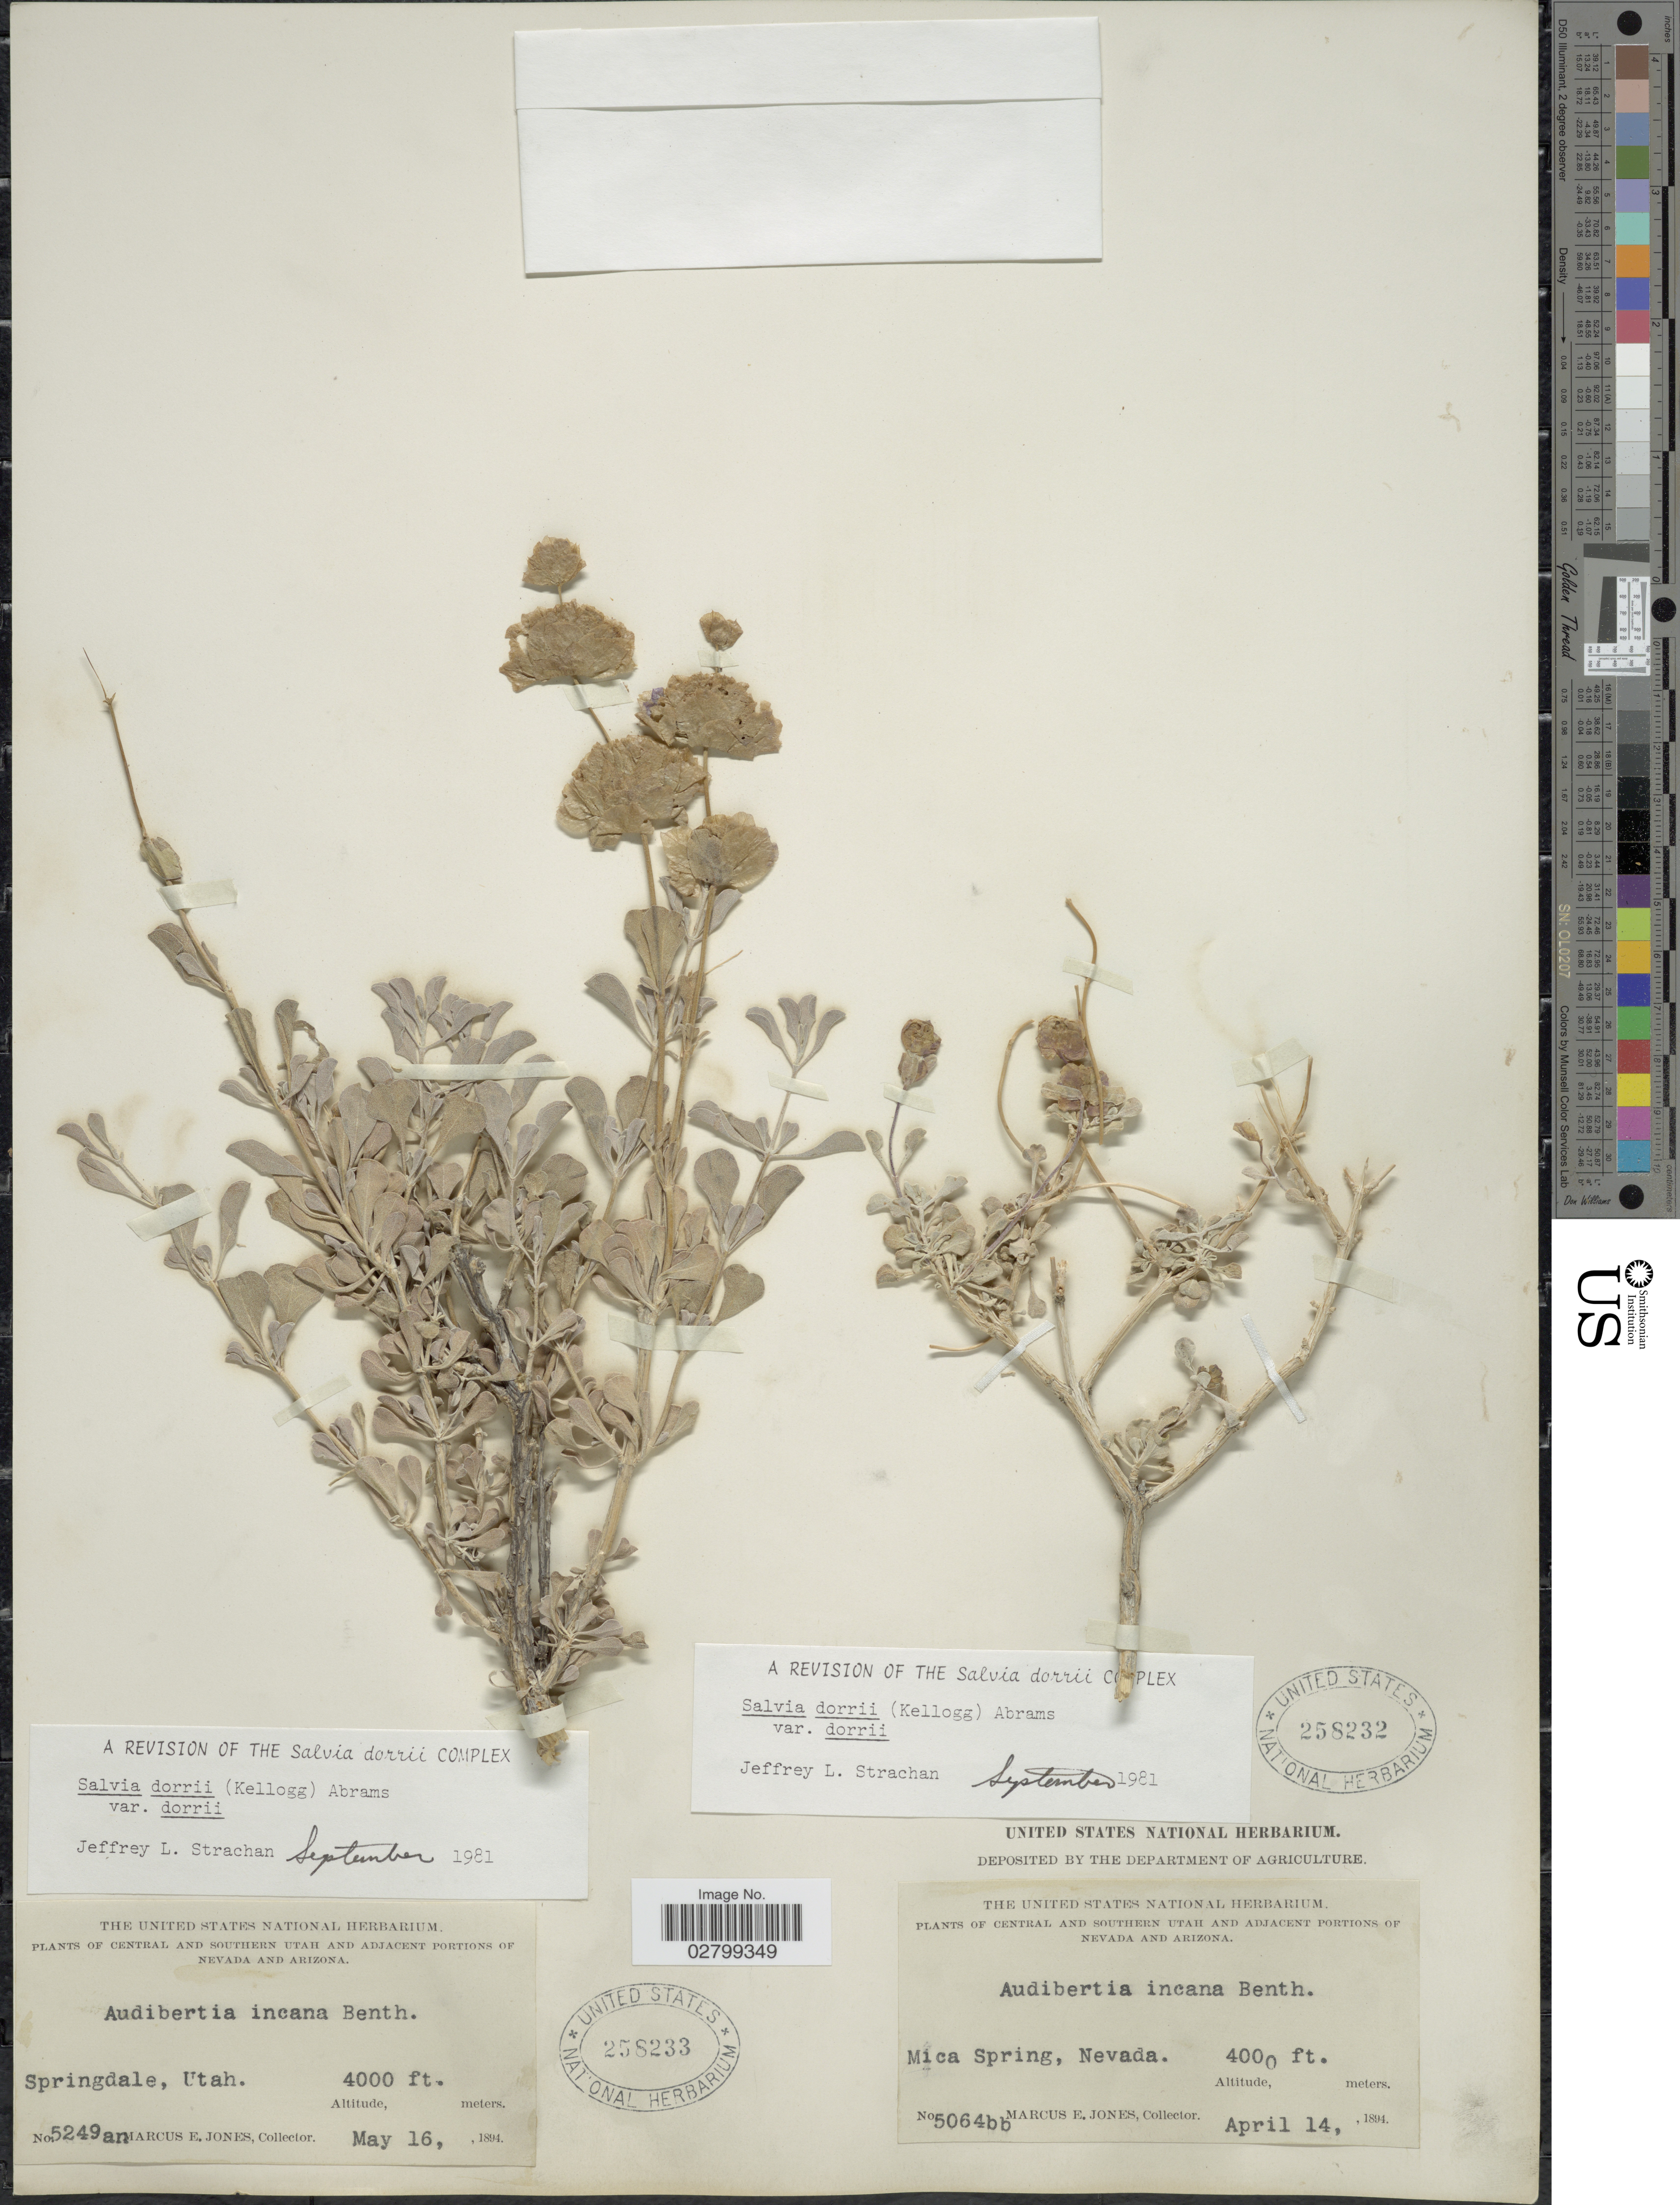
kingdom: Plantae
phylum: Tracheophyta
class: Magnoliopsida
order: Lamiales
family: Lamiaceae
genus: Salvia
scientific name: Salvia dorrii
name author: (Kellogg) Abrams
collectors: M. E. Jones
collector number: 5064bb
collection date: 1894-04-14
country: United States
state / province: Nevada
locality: Mica Spring. Central and southern Utah.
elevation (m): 1219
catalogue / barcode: US 258232-2